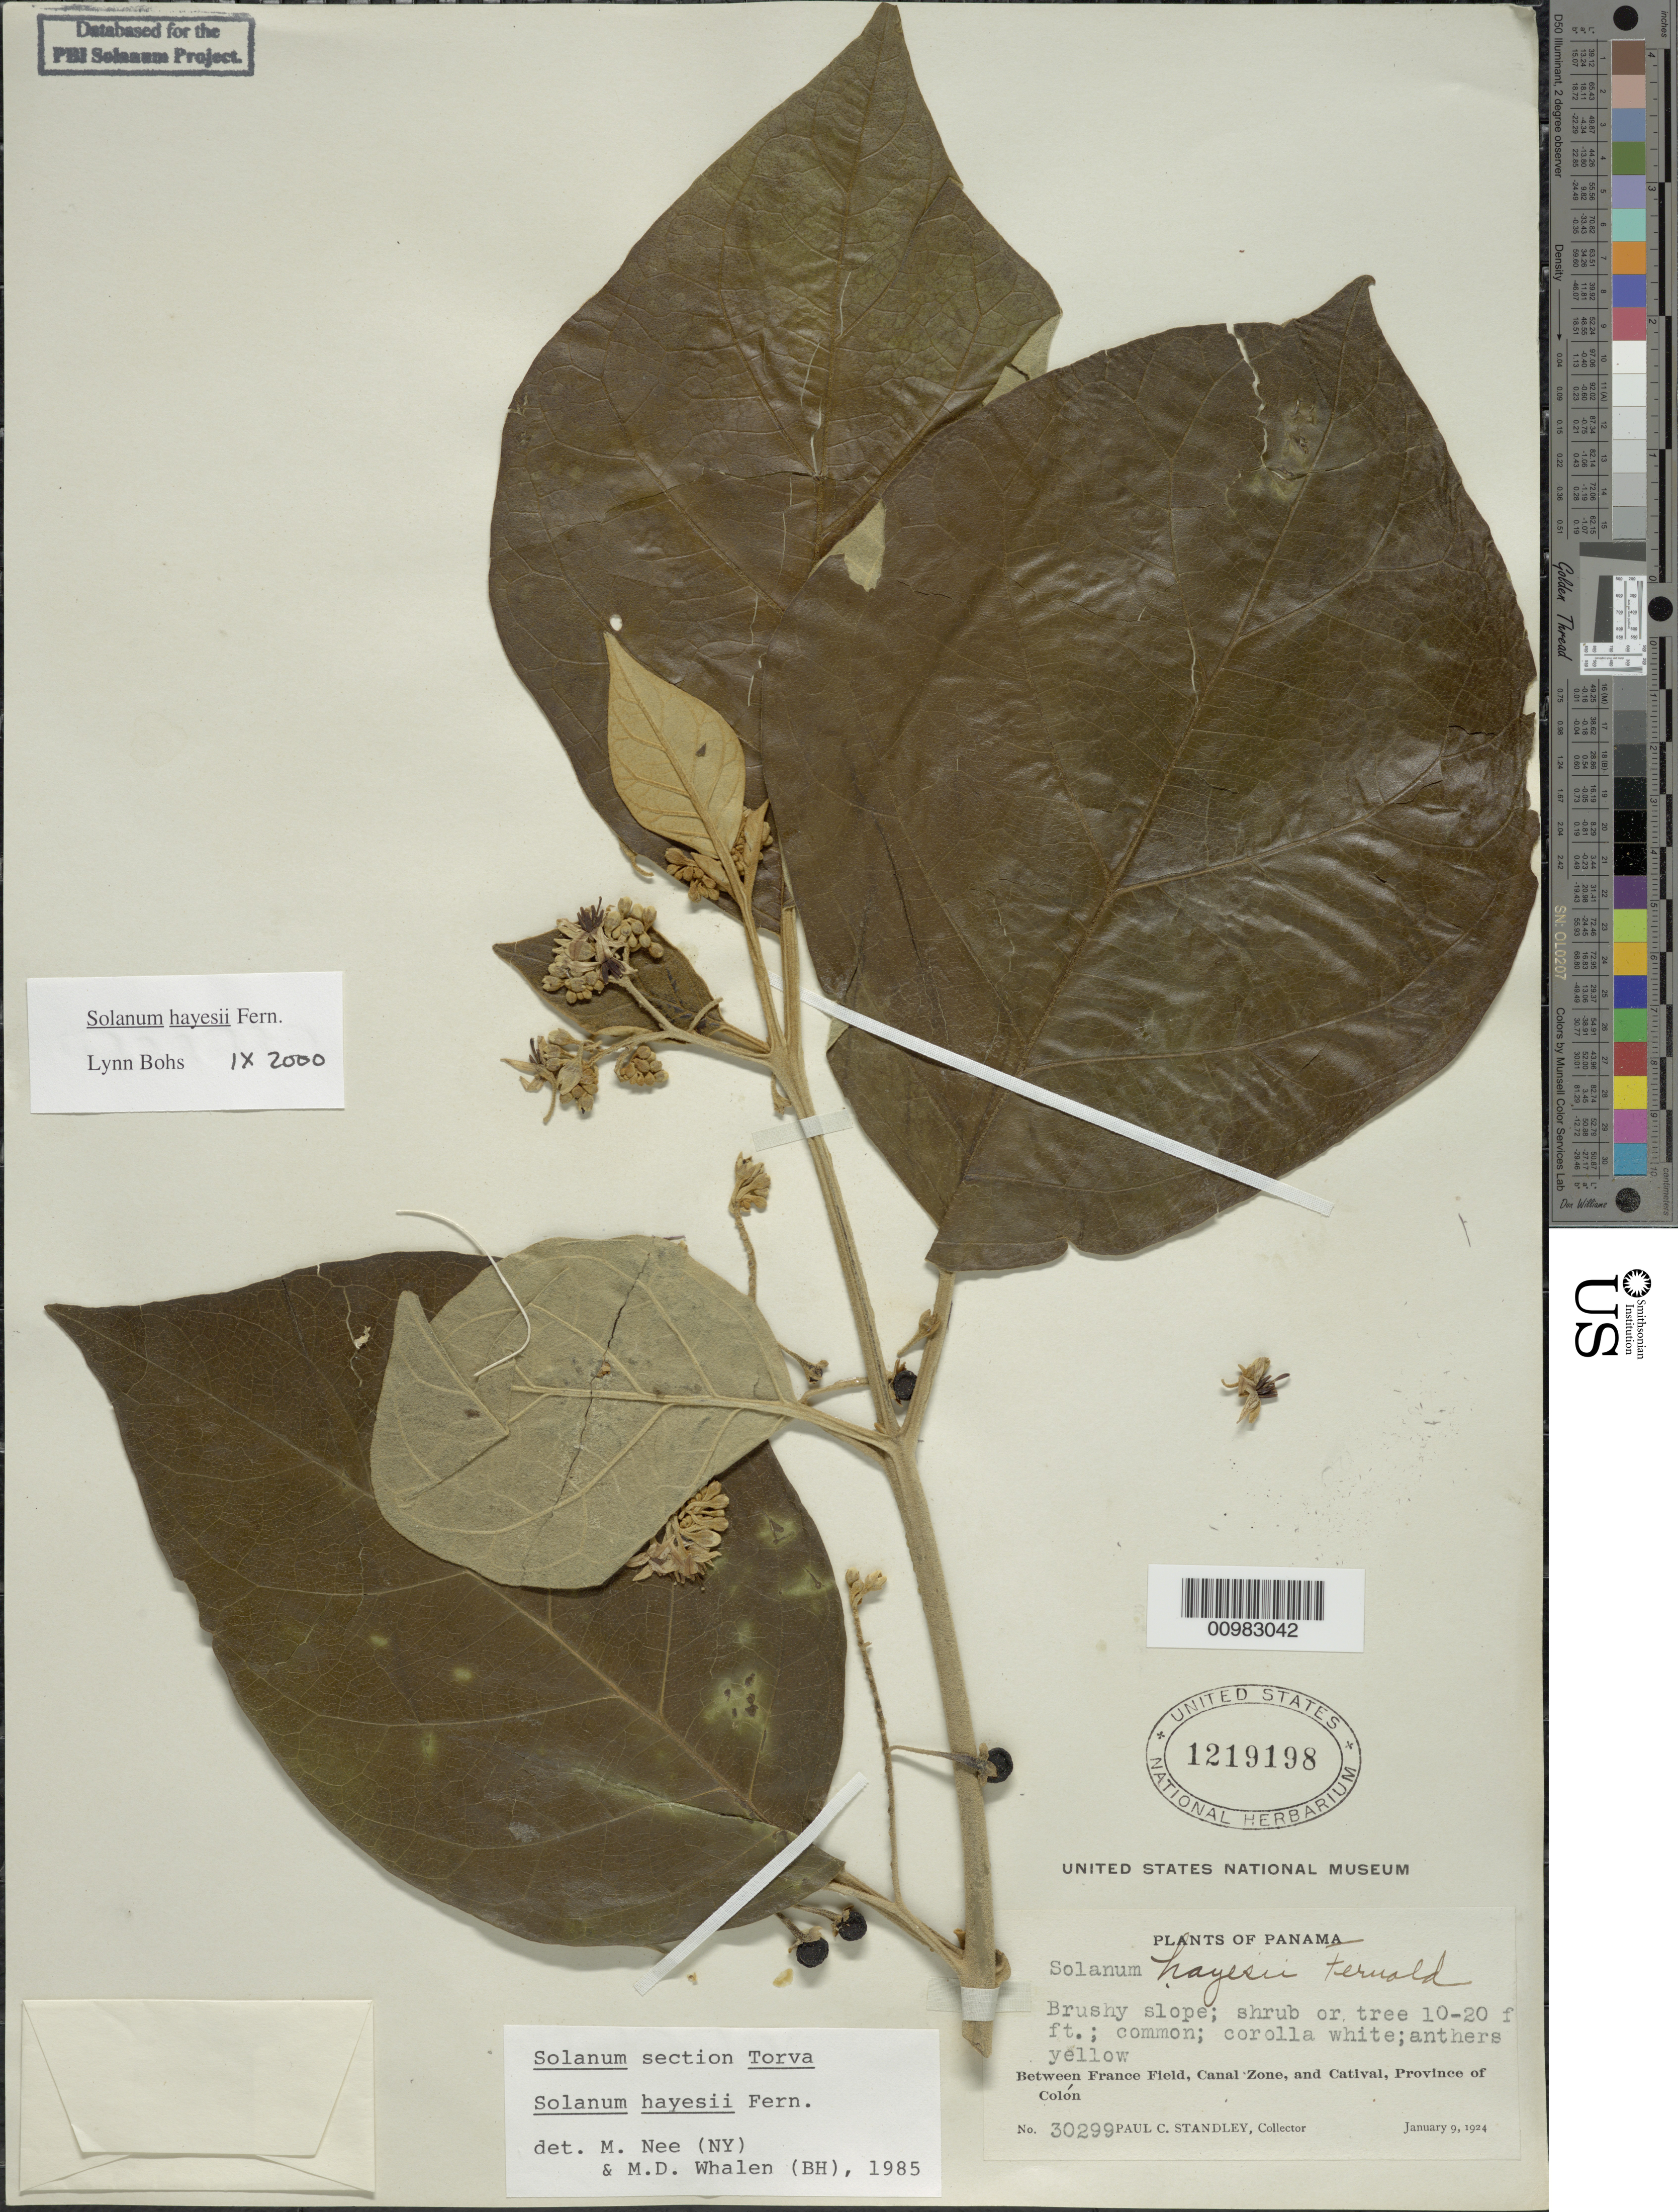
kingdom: Plantae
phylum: Tracheophyta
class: Magnoliopsida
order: Solanales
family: Solanaceae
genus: Solanum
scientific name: Solanum hayesii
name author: Fernald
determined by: Bohs, L. A.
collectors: P. C. Standley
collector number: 30299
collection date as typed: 9 Jan 1924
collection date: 1924-01-09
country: Panama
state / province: Colón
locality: Between France Field, Canal Zone, and Catival, Prov. of Colón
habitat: Brushy slope.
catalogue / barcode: US 1219198